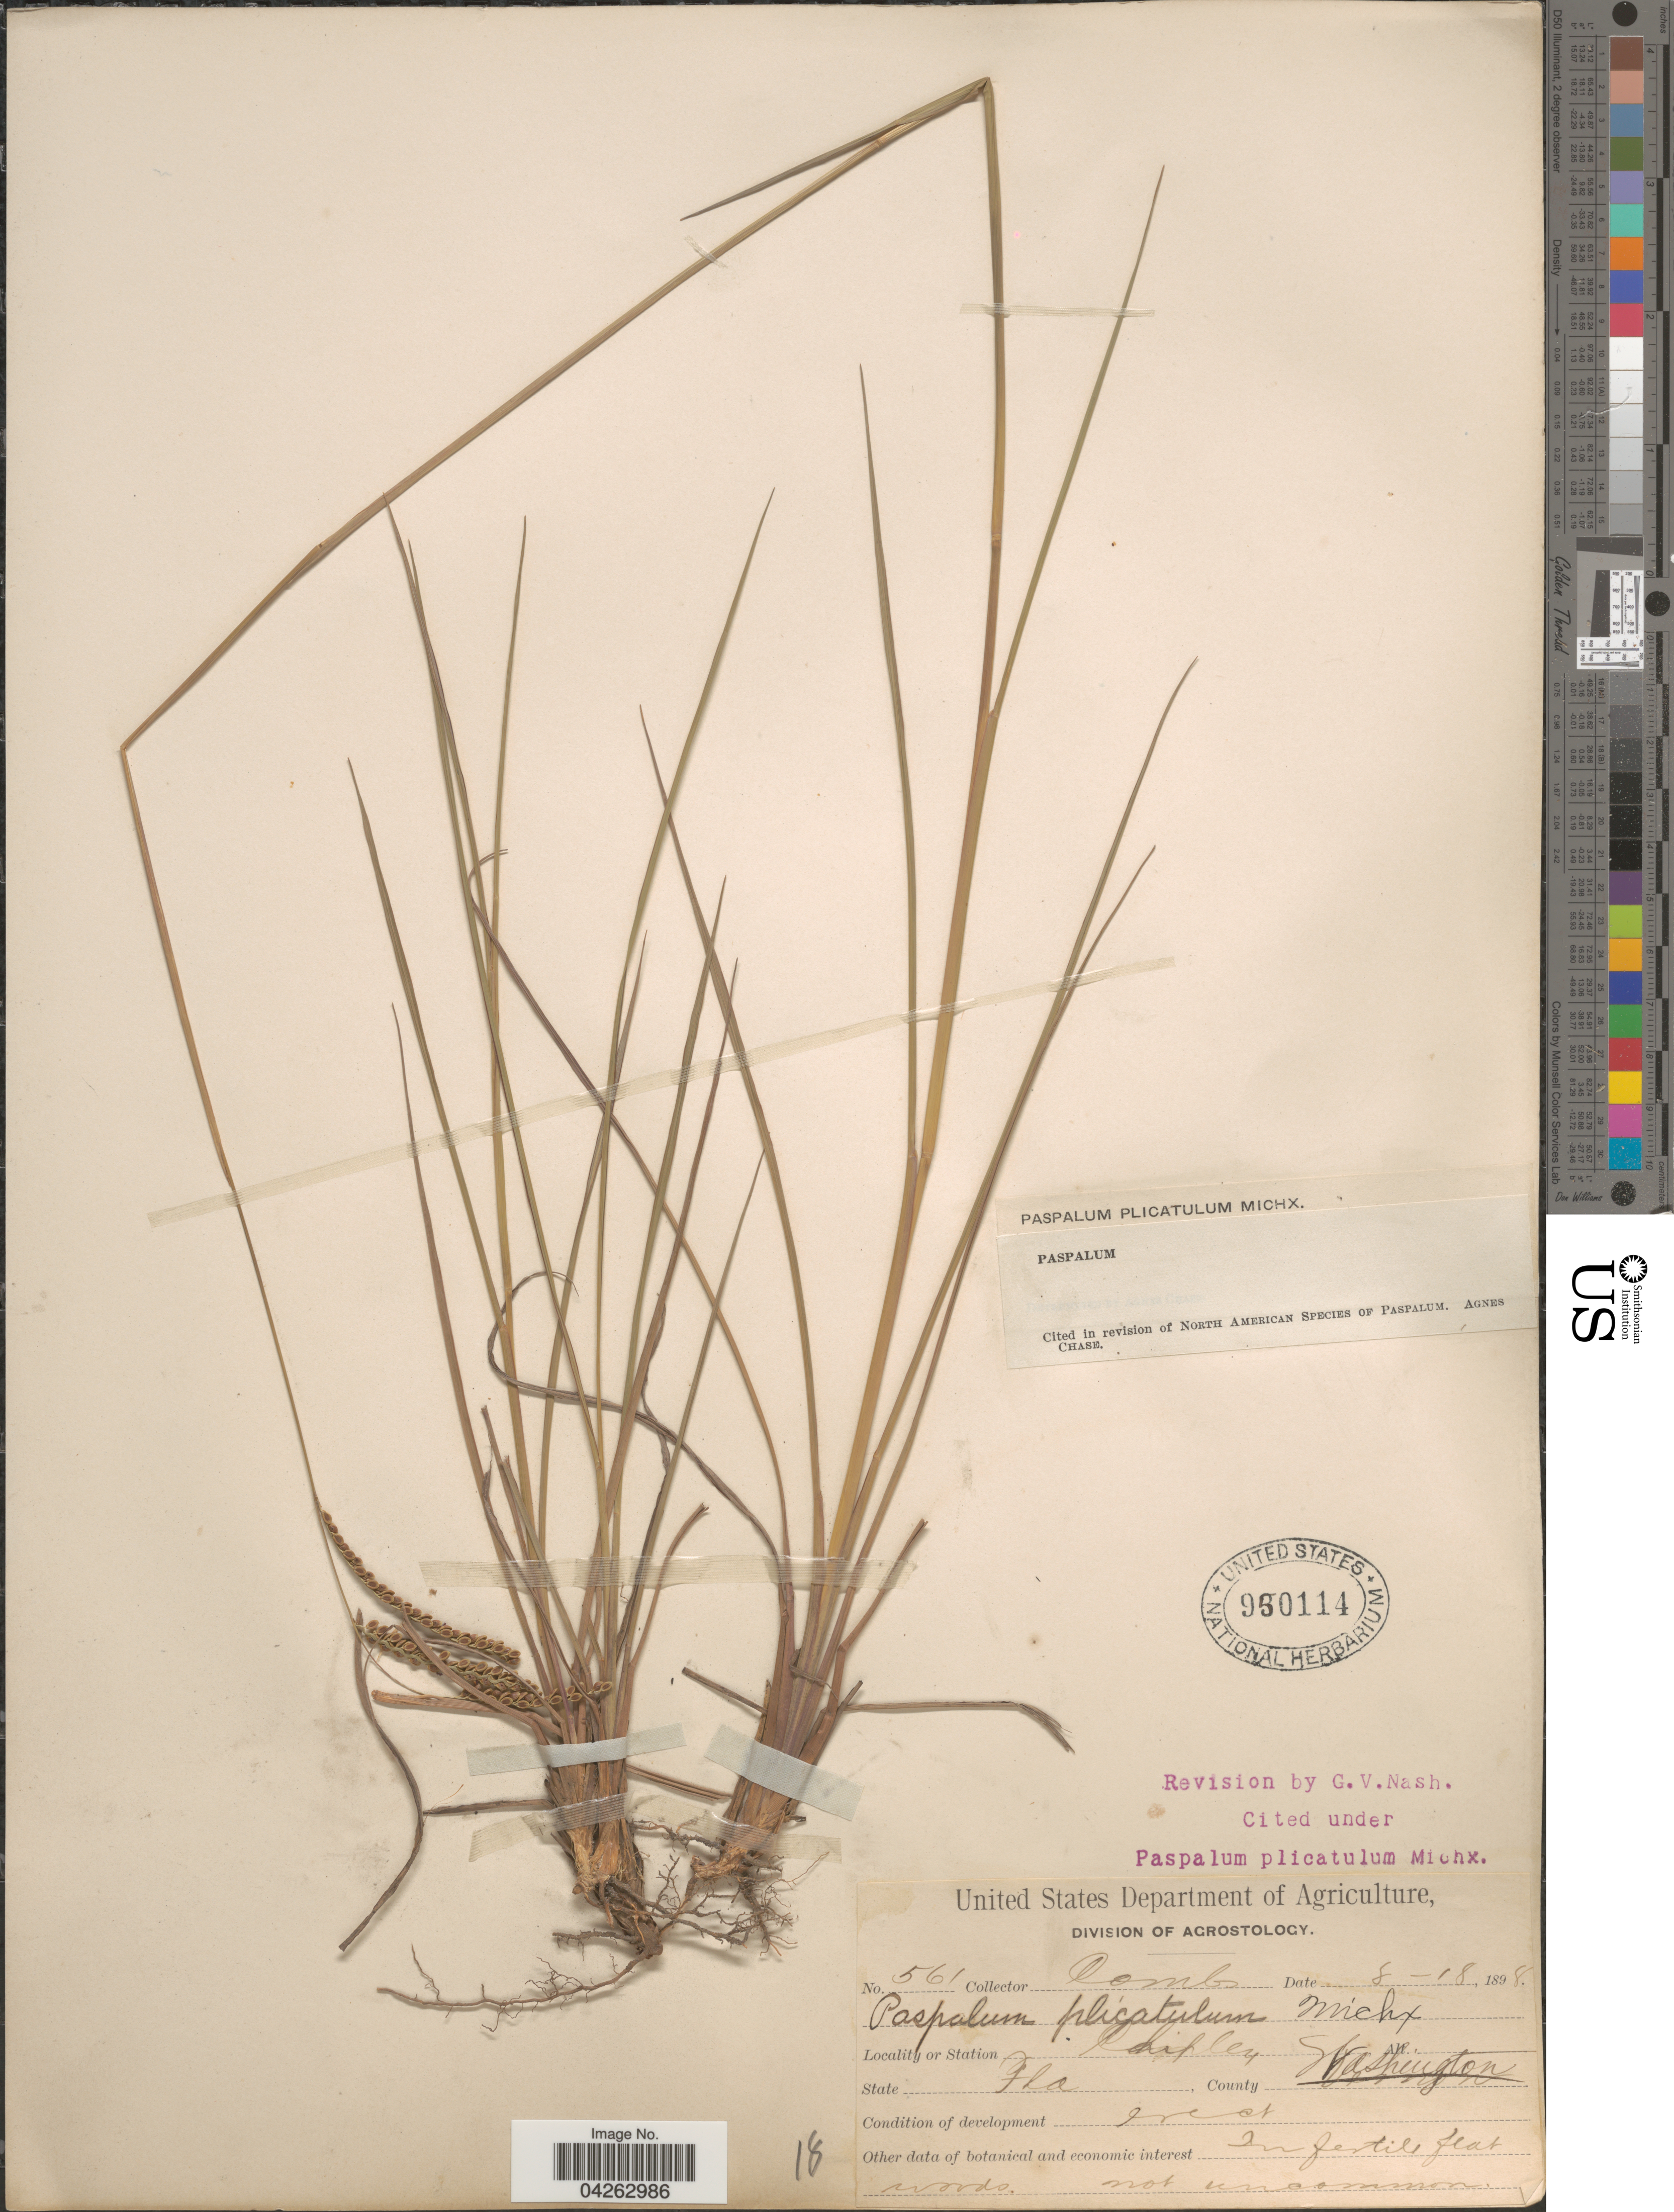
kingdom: Plantae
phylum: Tracheophyta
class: Liliopsida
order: Poales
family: Poaceae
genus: Paspalum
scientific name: Paspalum plicatulum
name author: Michx.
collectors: -. Combs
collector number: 561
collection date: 1898-08-18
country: United States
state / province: Florida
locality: Chipley. County Washington.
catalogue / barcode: US 950114